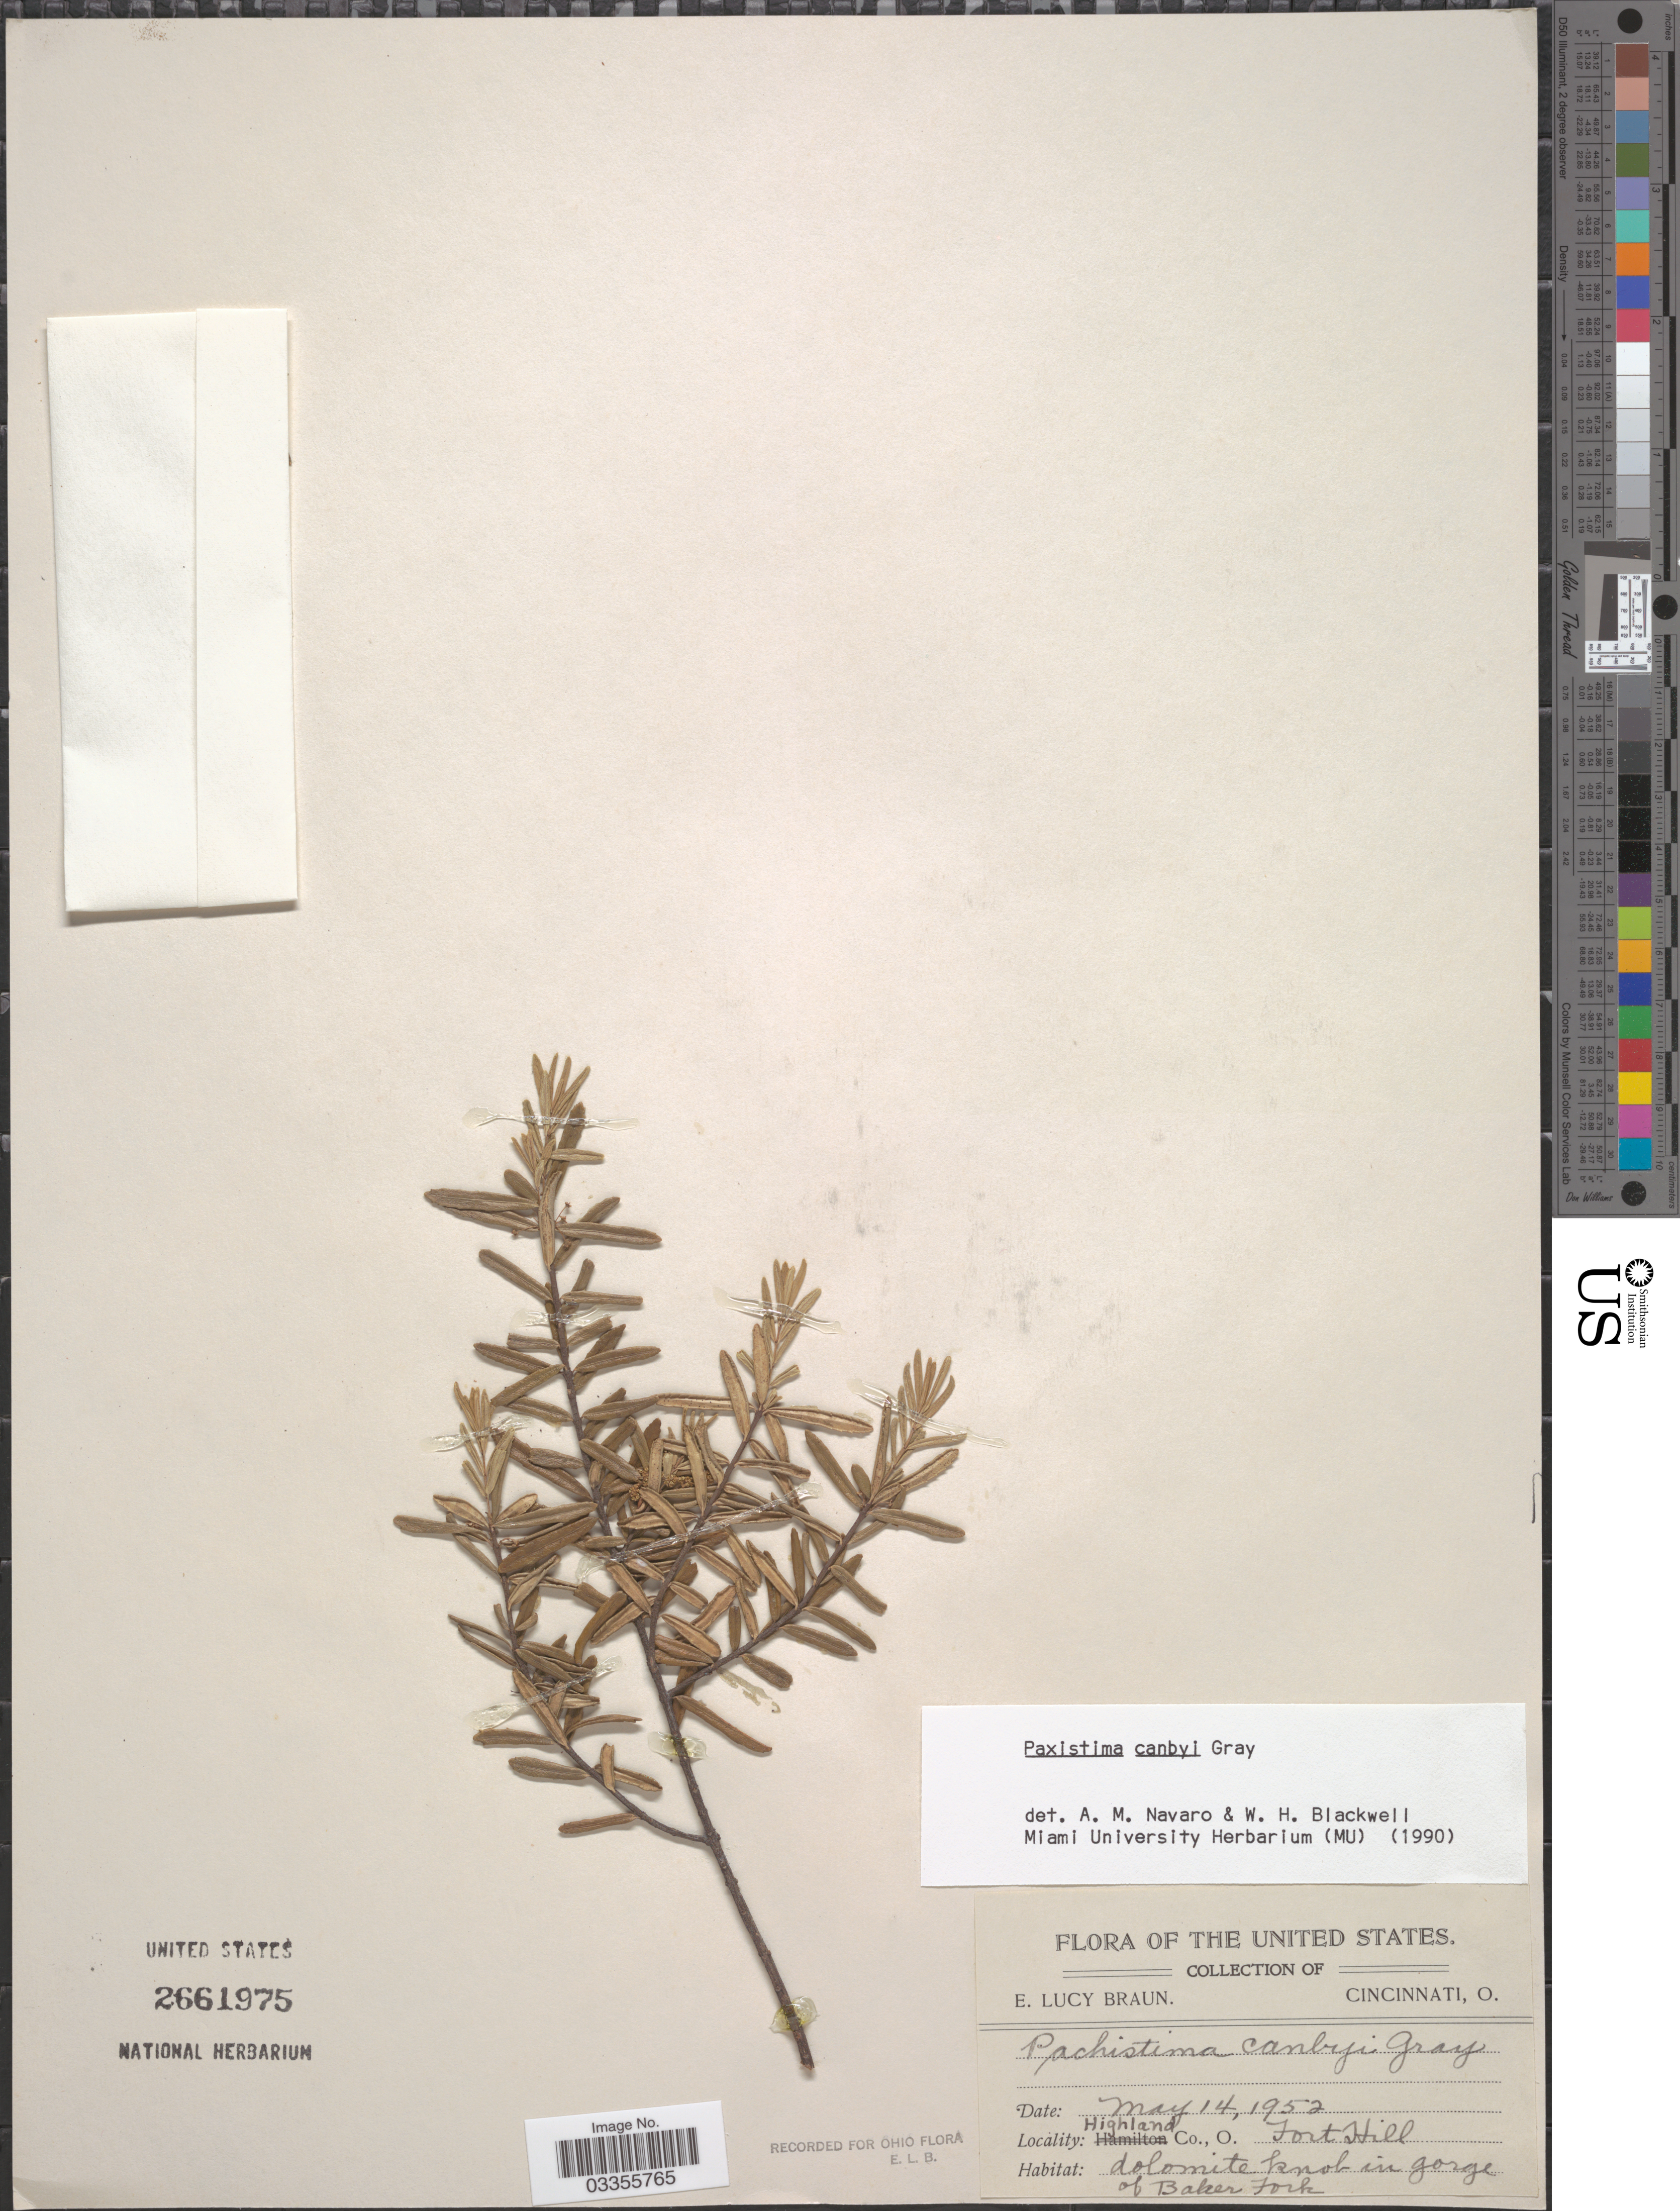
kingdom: Plantae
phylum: Tracheophyta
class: Magnoliopsida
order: Celastrales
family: Celastraceae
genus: Paxistima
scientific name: Paxistima canbyi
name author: A. Gray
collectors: E. L. Braun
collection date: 1952-05-14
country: United States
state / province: Ohio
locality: Highland Co. Fort Hill. Dolomite knob in gorge of Baker Fork.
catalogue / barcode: US 2661975